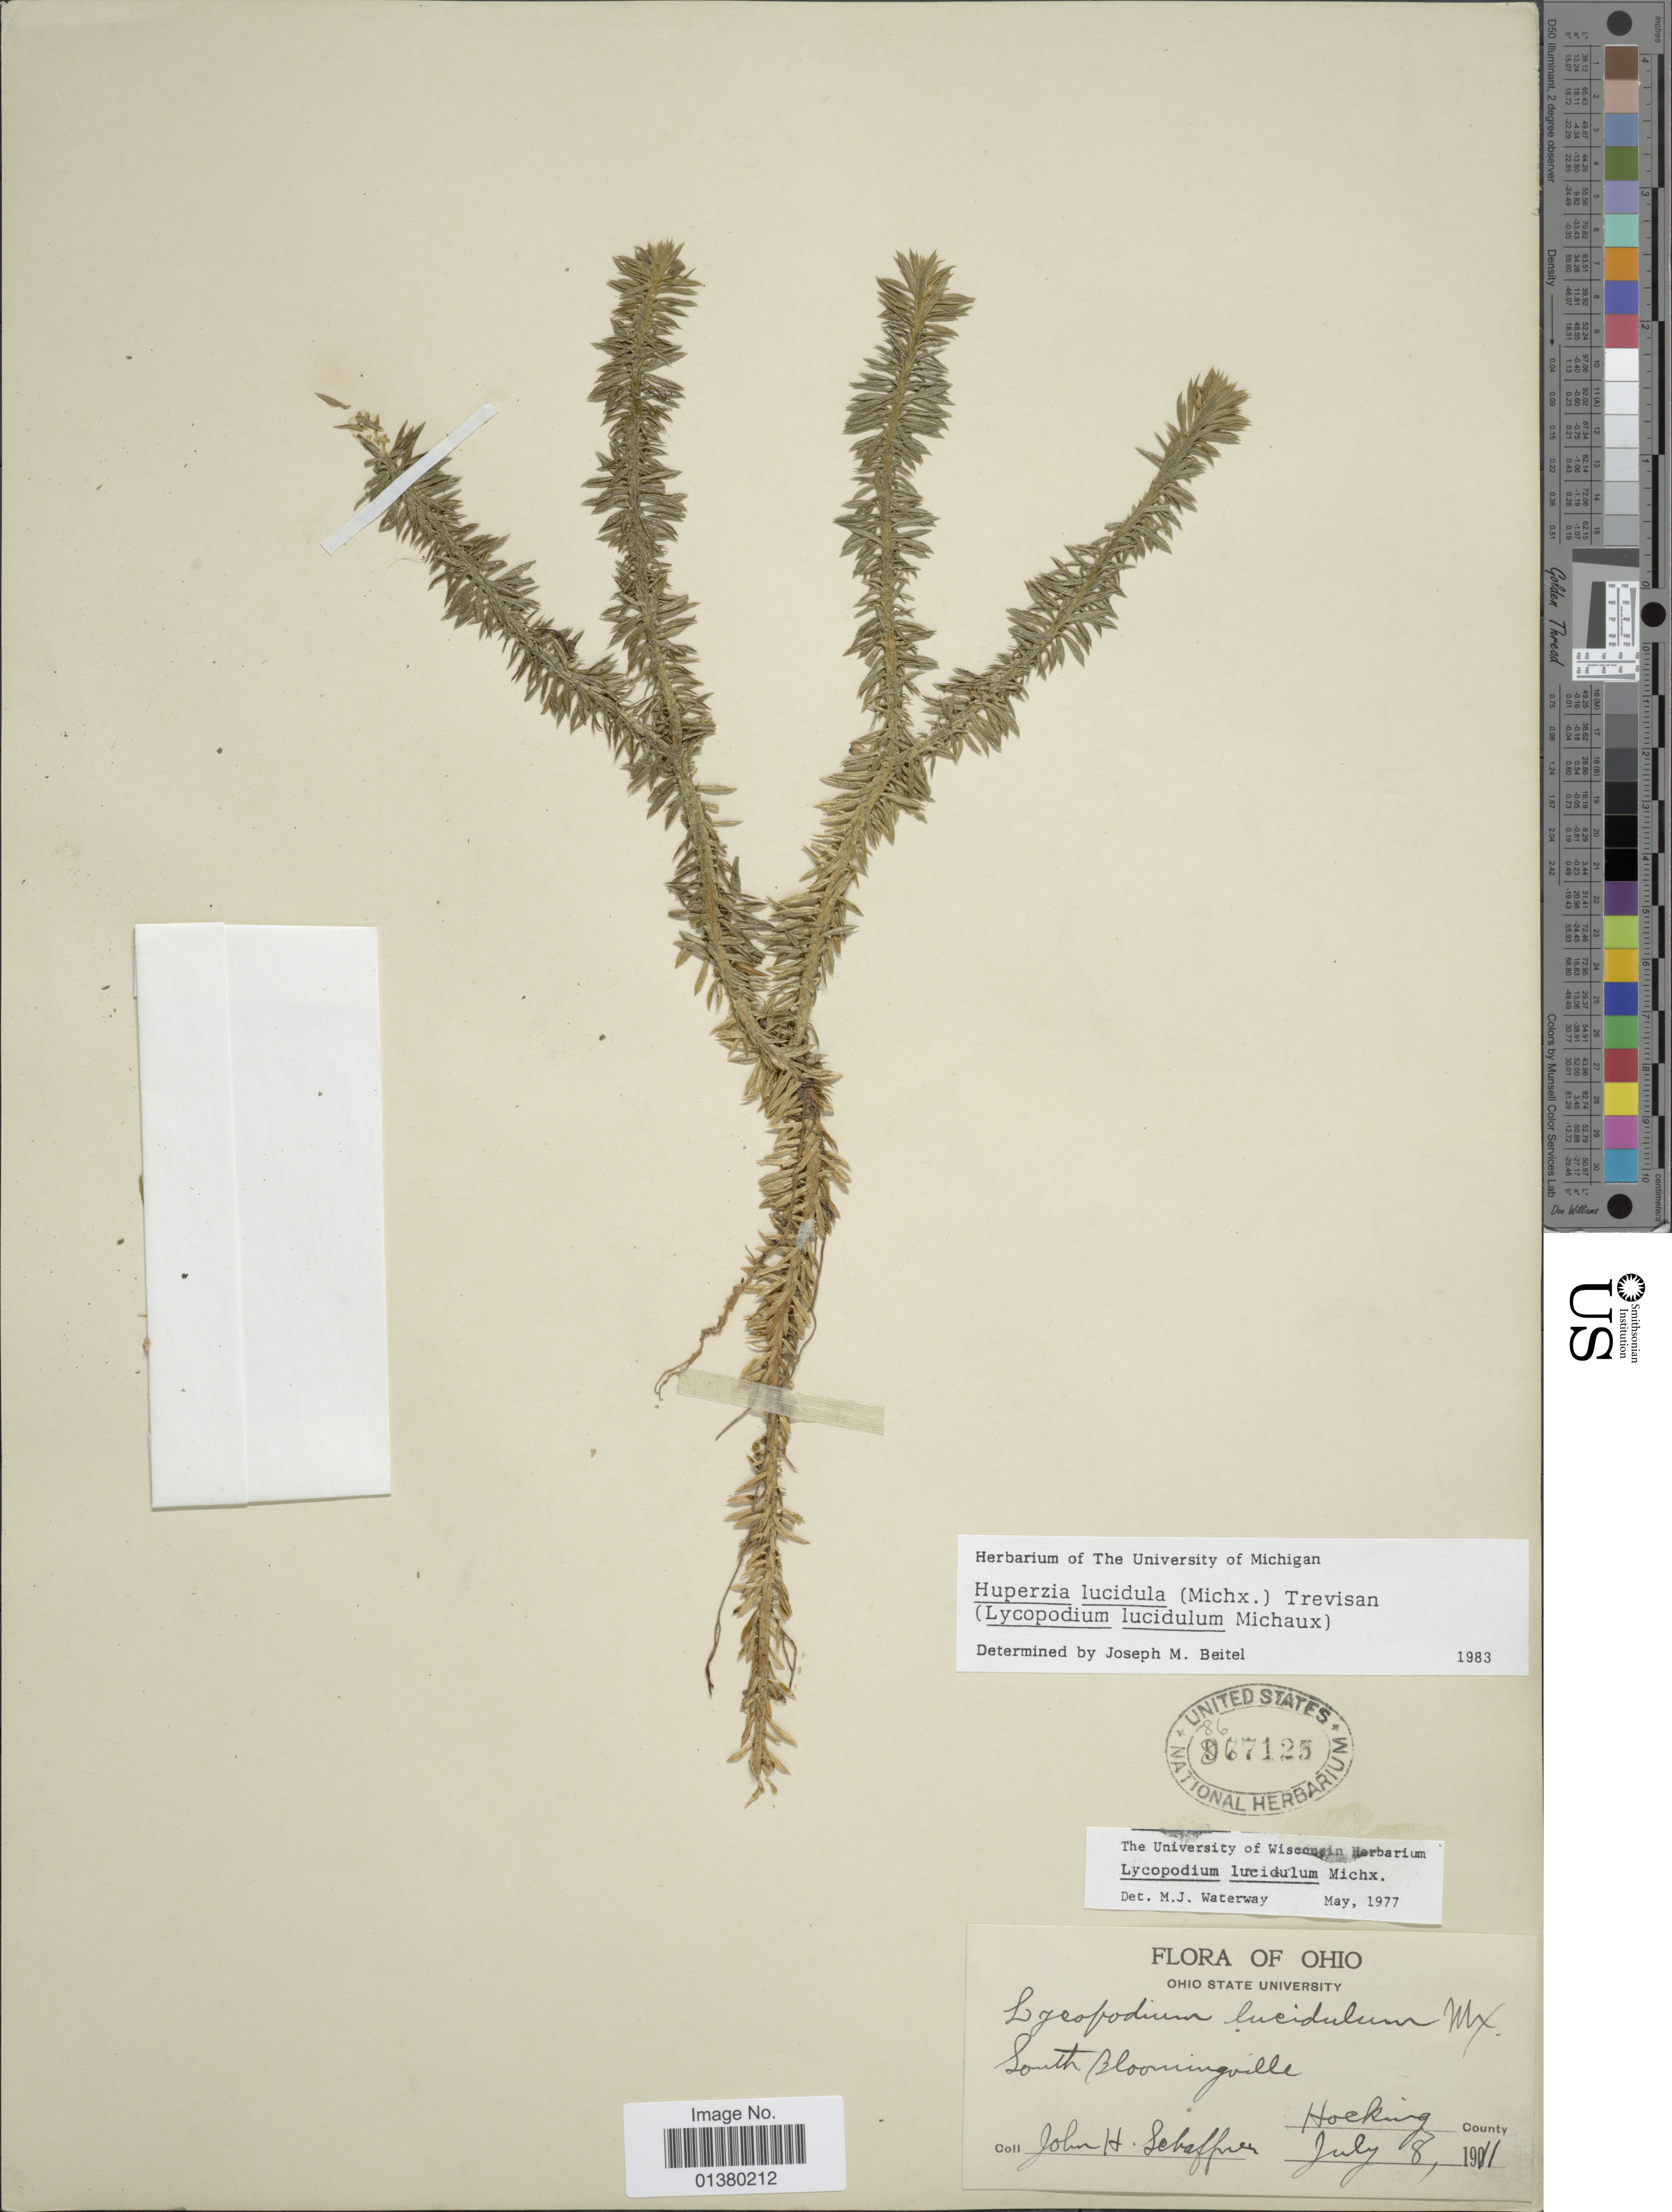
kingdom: Plantae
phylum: Tracheophyta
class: Lycopodiopsida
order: Lycopodiales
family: Lycopodiaceae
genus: Huperzia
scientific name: Huperzia lucidula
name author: (Michx.) Trevis.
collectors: J. H. Schaffner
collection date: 1911-07-08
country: United States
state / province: Ohio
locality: South Bloomingville, Hocking County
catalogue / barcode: US 867125